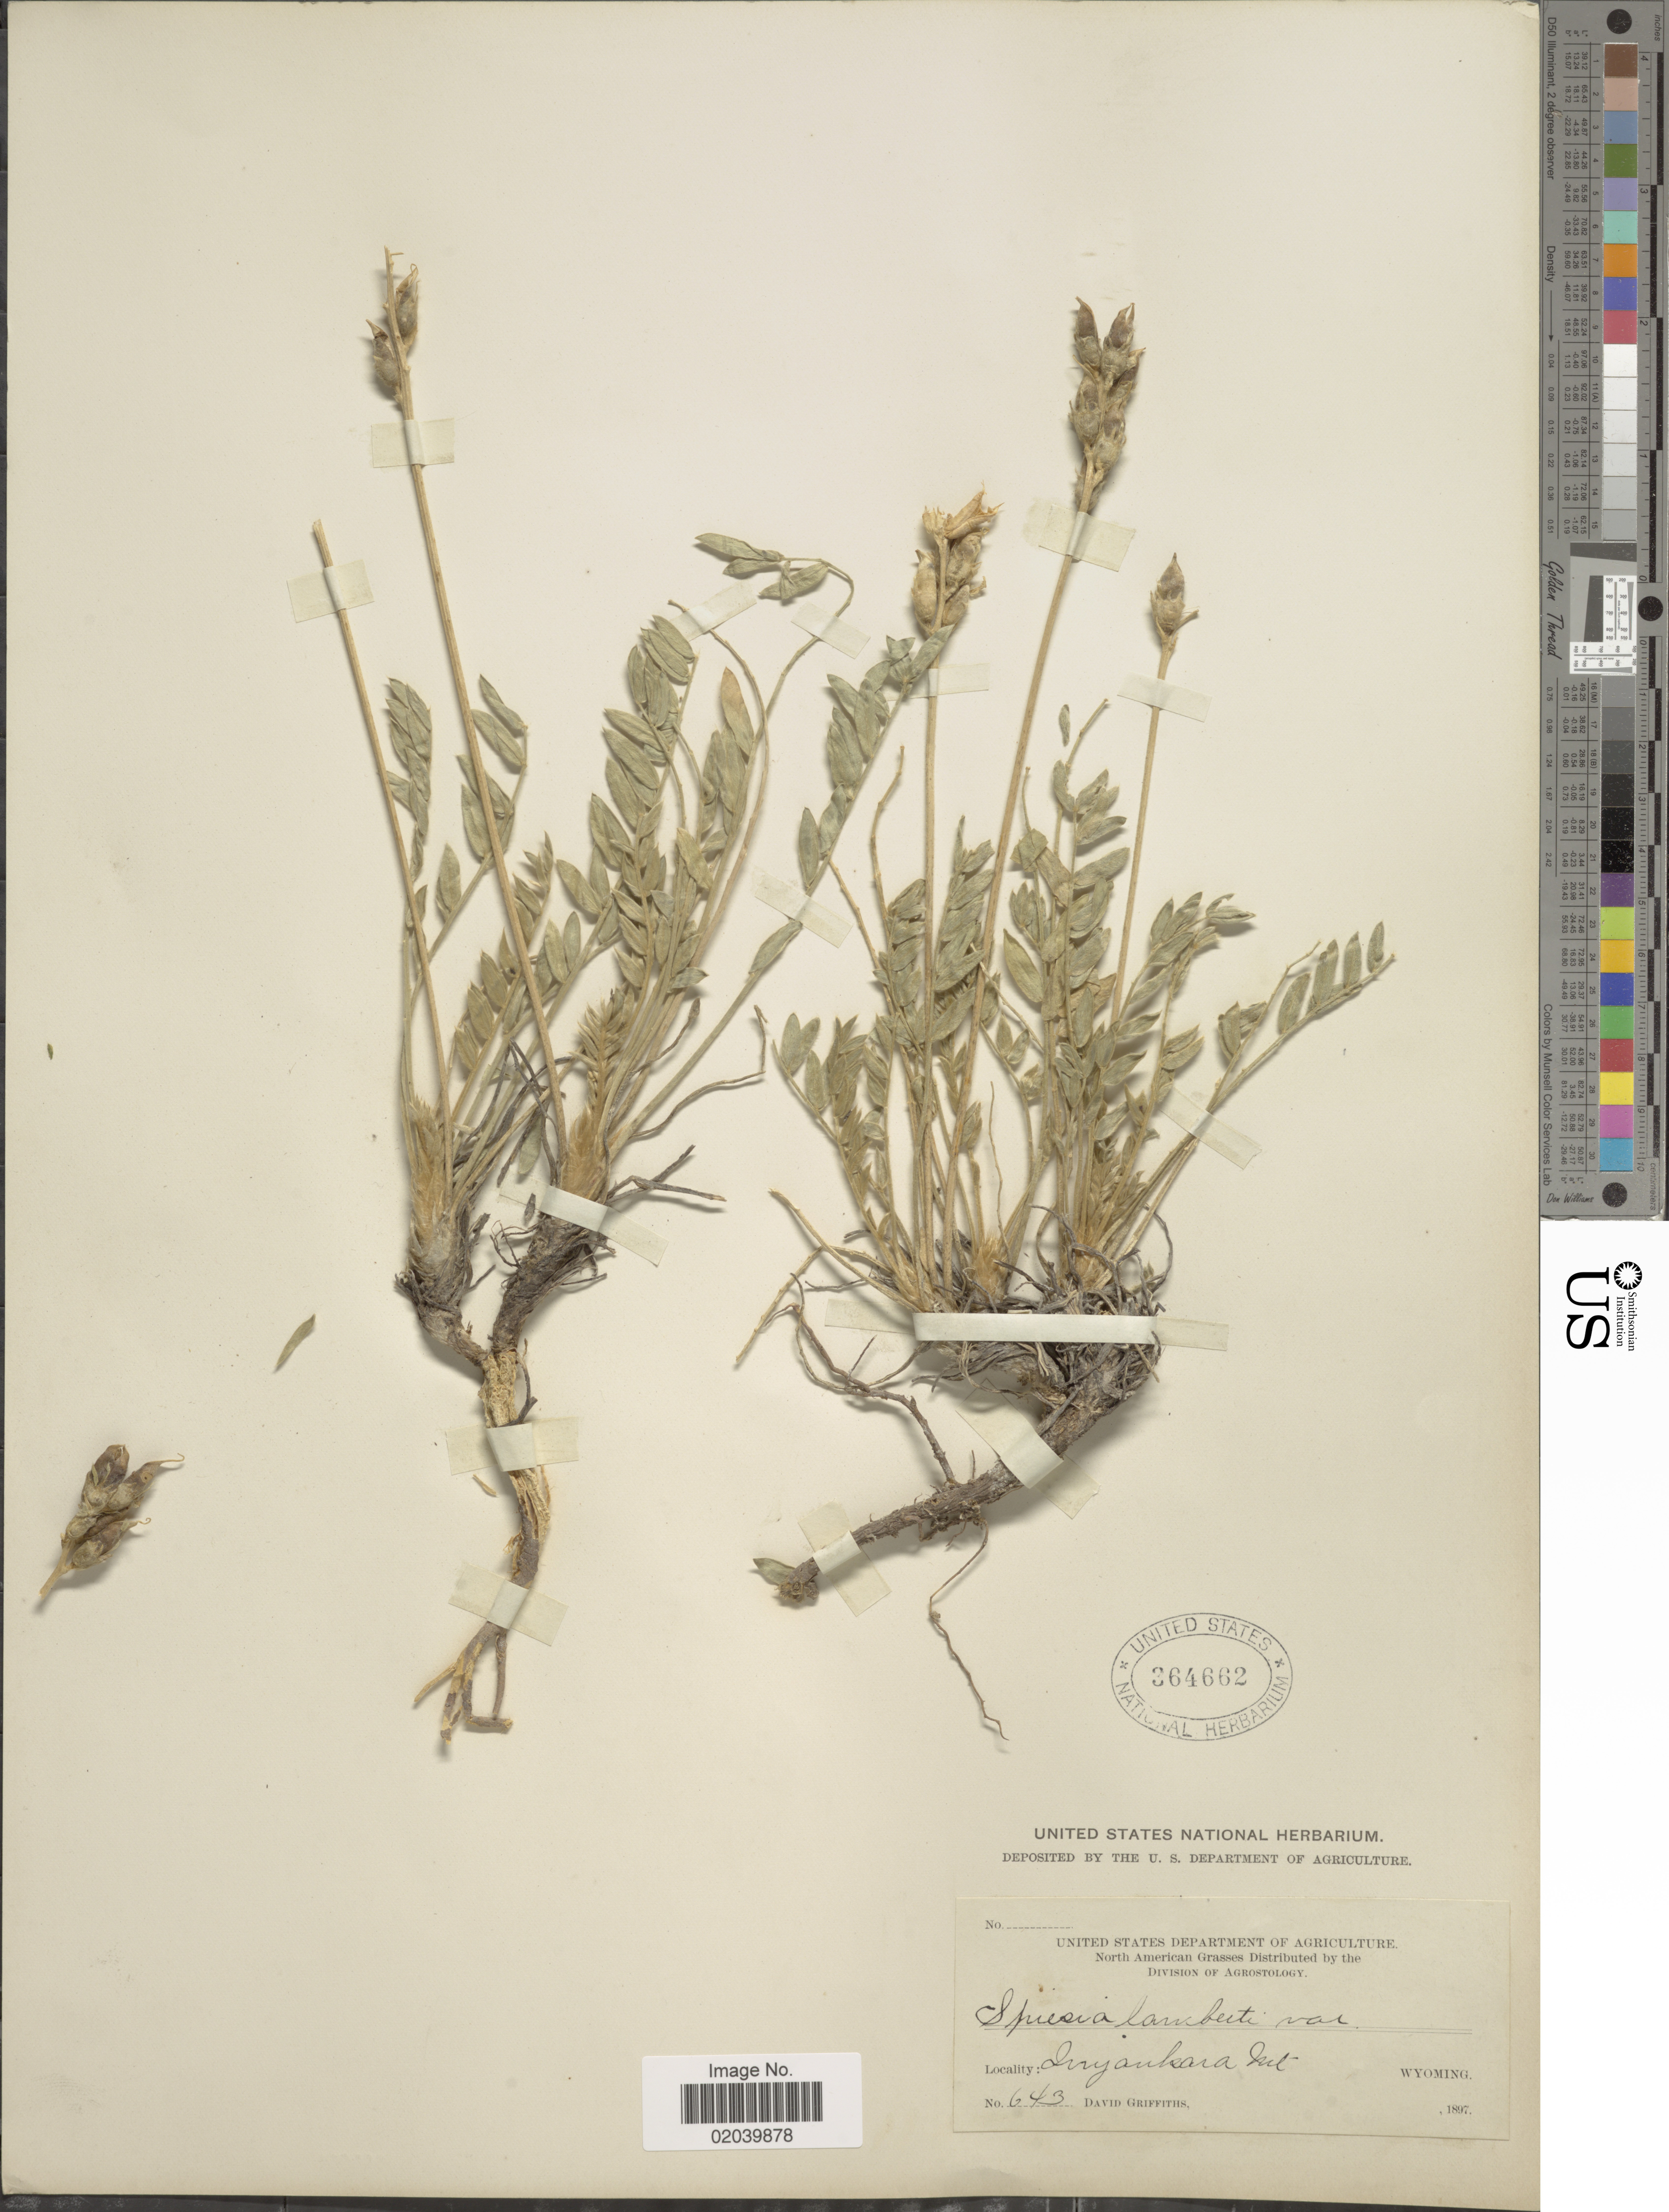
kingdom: Plantae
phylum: Tracheophyta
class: Magnoliopsida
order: Fabales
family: Fabaceae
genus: Oxytropis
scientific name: Oxytropis lambertii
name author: Pursh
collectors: D. Griffiths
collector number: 643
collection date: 1897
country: United States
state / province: Wyoming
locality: Inyankara Mt.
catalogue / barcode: US 364662